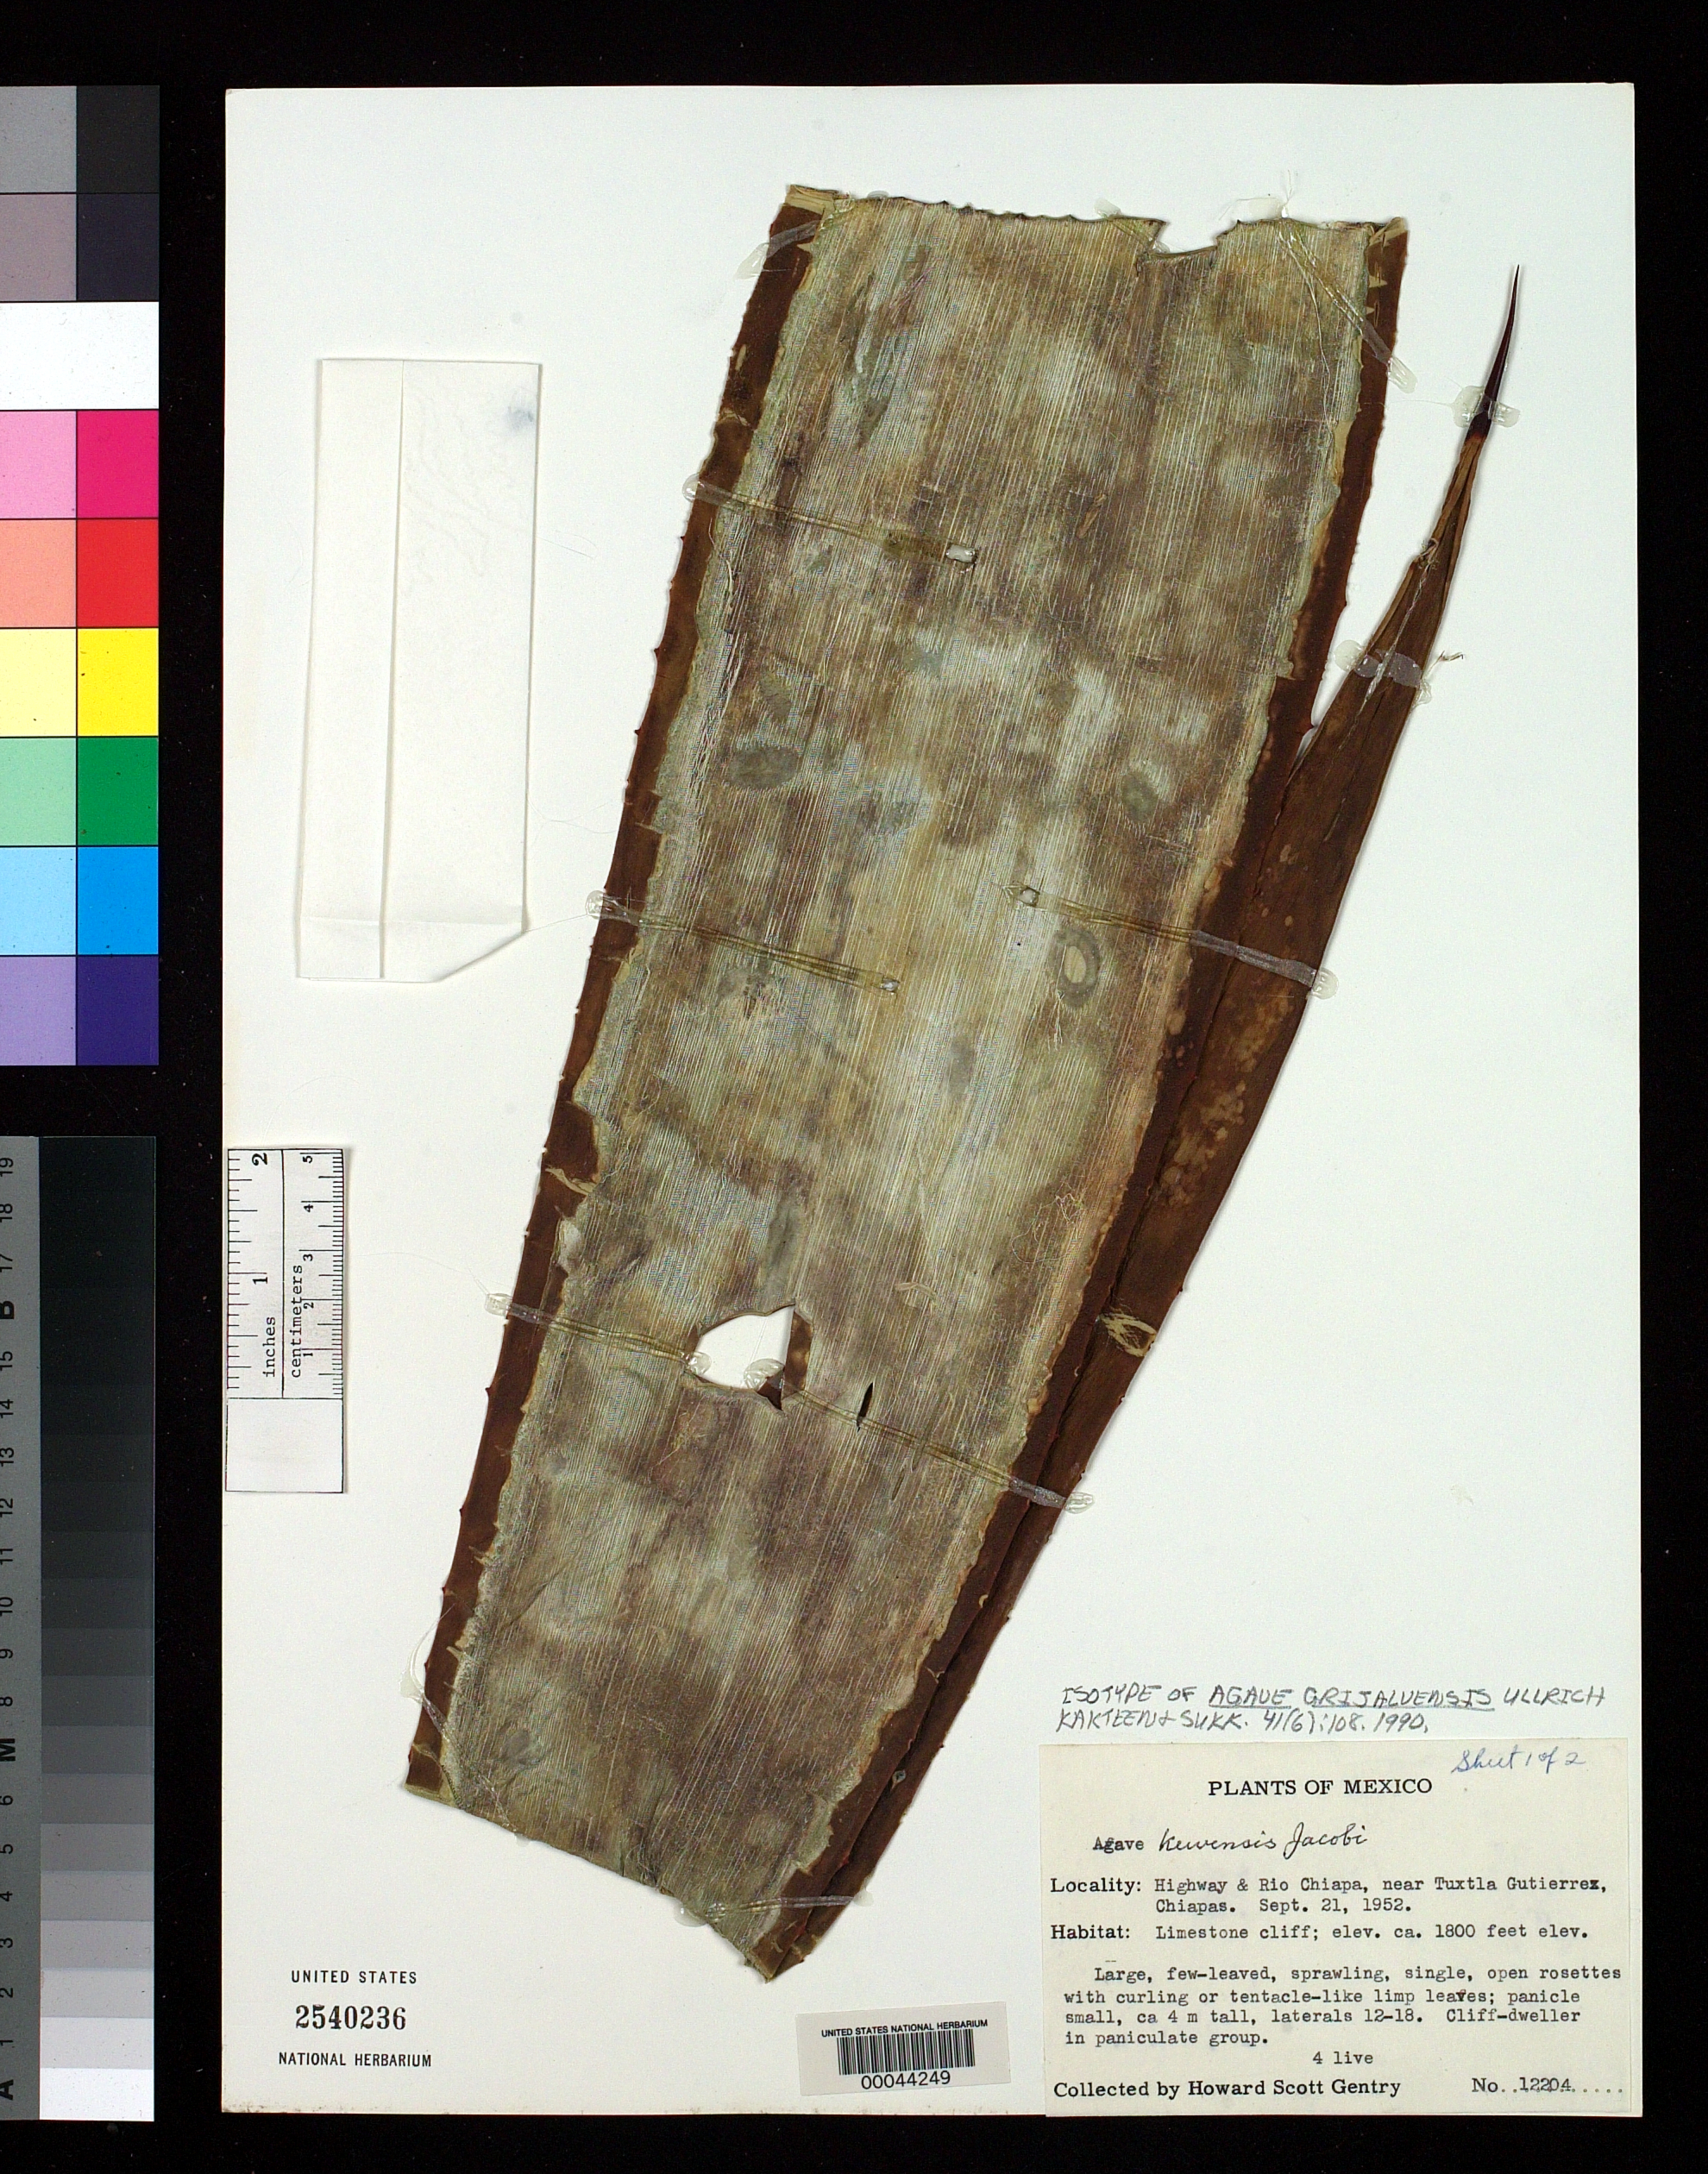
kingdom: Plantae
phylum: Tracheophyta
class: Liliopsida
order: Asparagales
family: Asparagaceae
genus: Agave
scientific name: Agave grijalvensis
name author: B. Ullrich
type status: Isotype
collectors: H. S. Gentry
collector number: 12204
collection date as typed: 21 Sep 1952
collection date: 1952-09-21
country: Mexico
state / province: Chiapas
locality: Highway & Rio Chiapa, near Tuxtla Gutierrez.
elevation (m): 549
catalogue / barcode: US 2540236